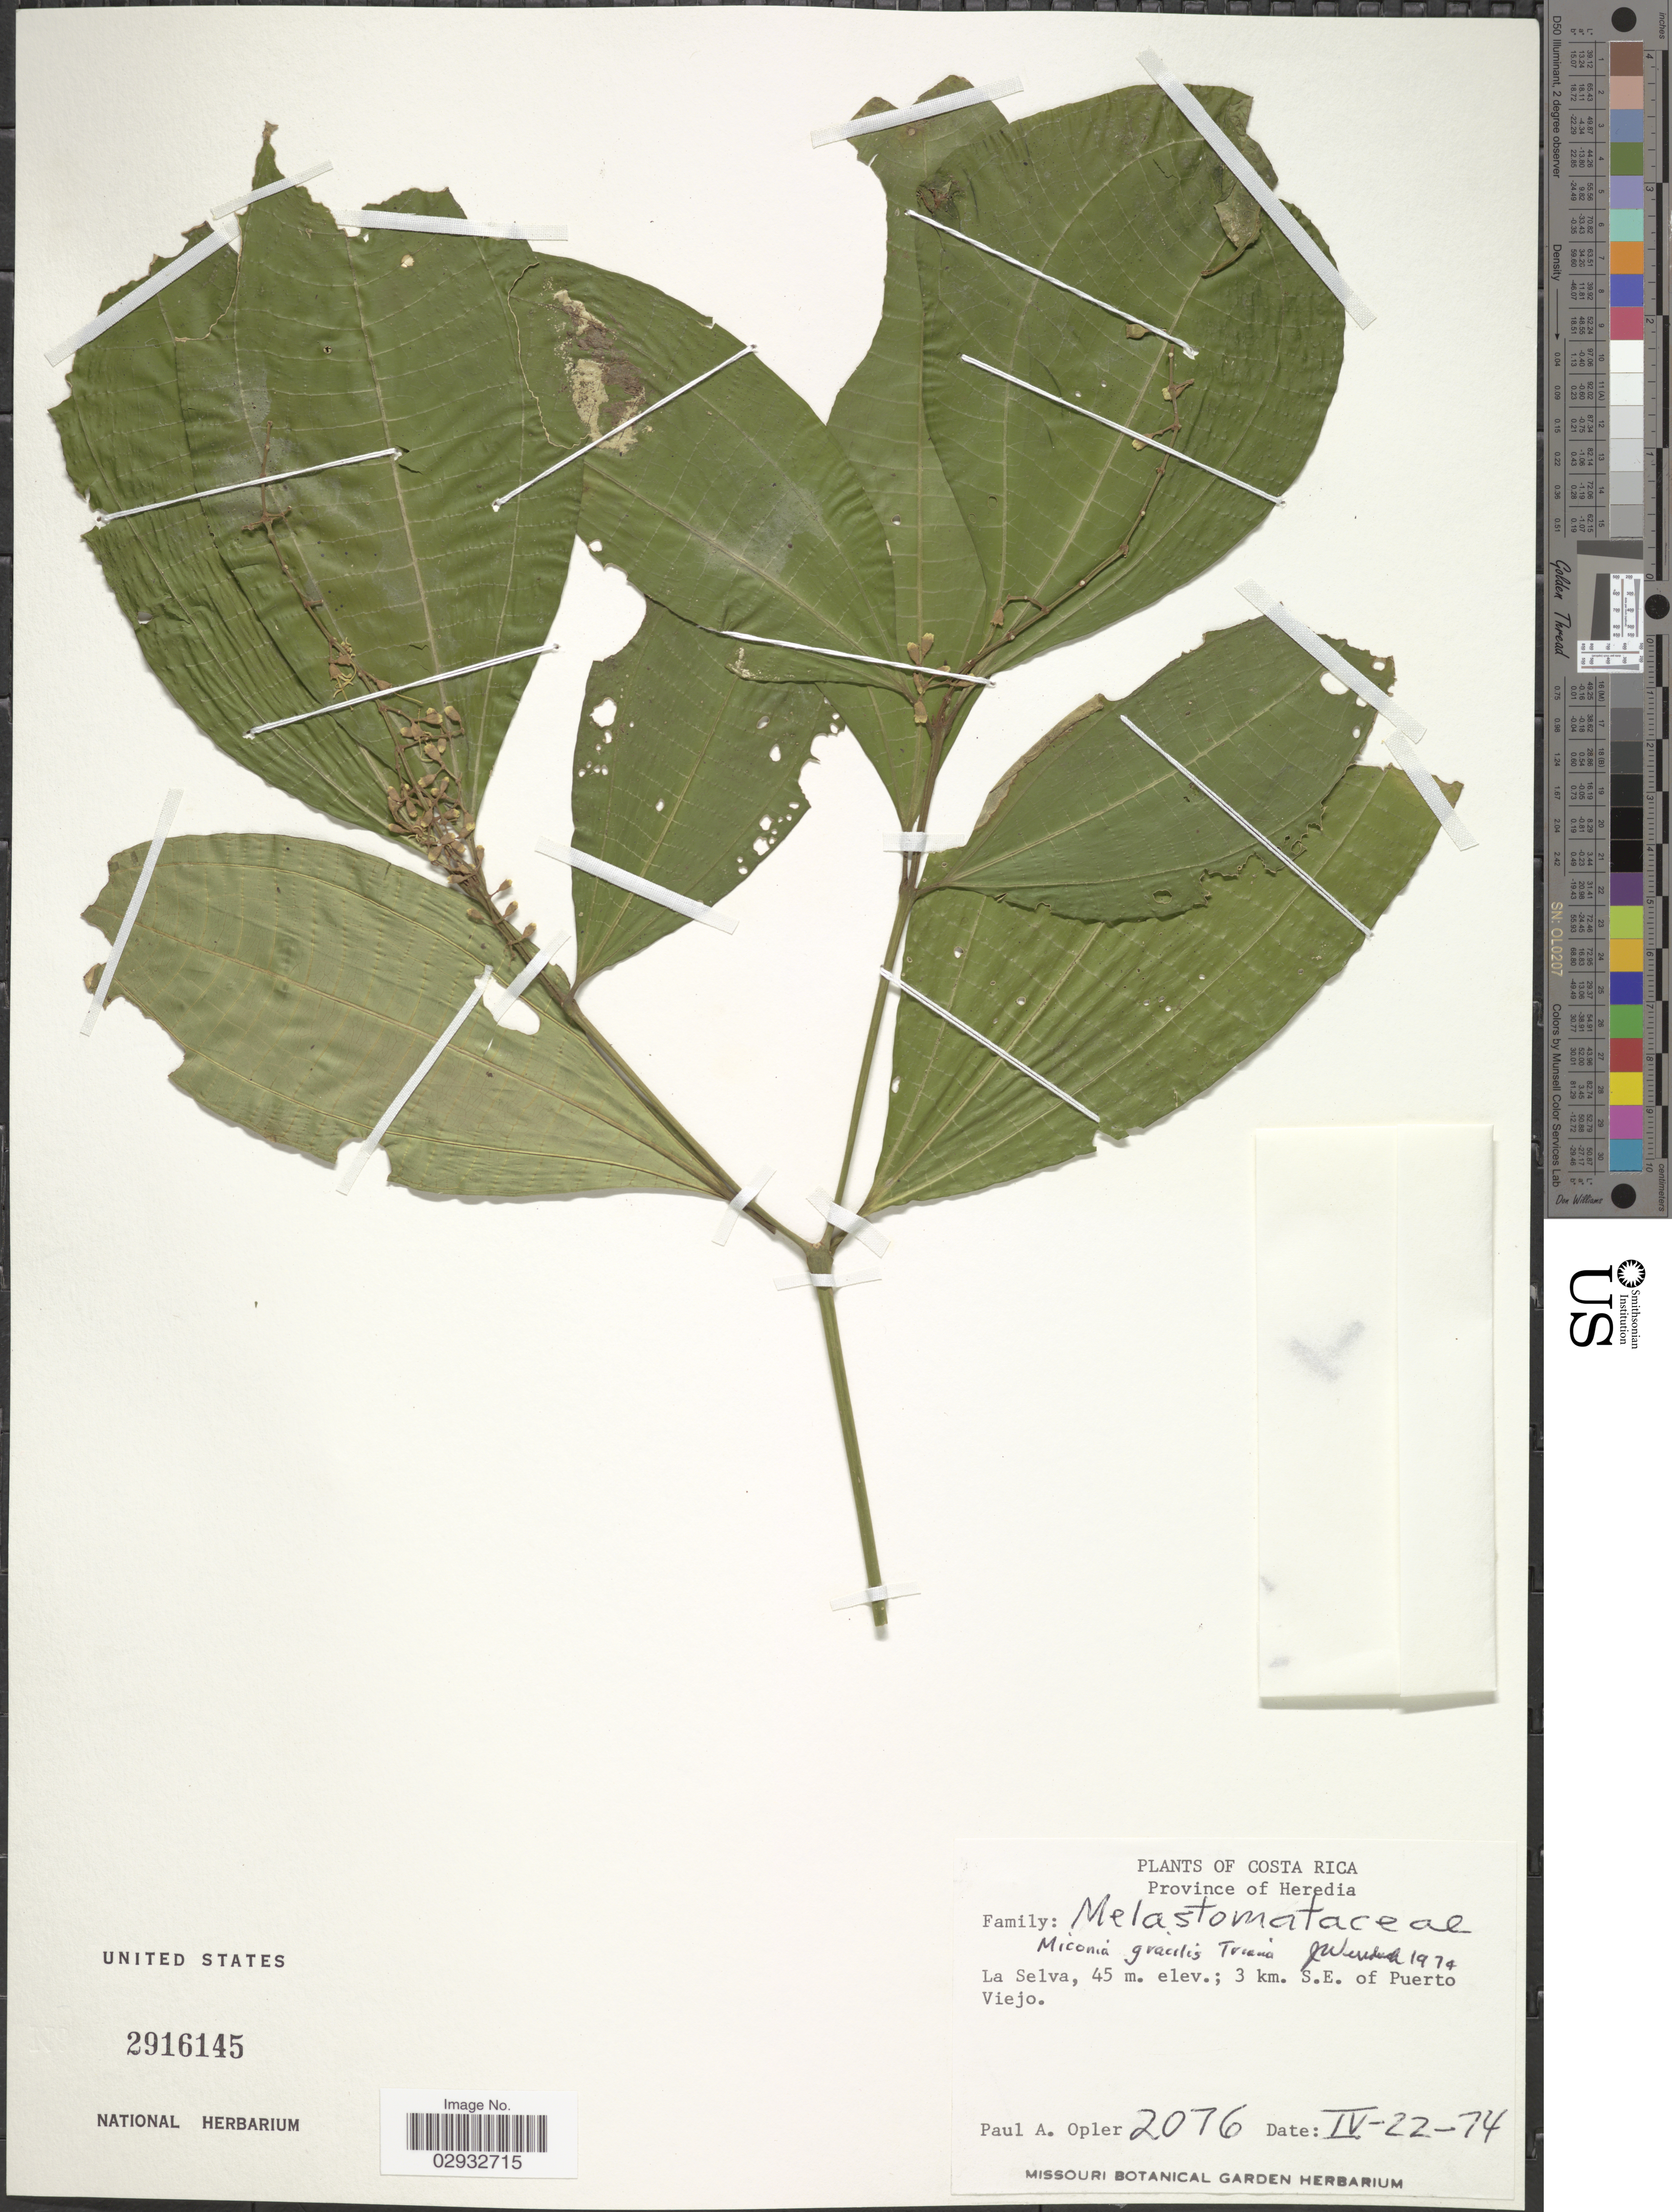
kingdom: Plantae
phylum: Tracheophyta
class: Magnoliopsida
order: Myrtales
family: Melastomataceae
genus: Miconia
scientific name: Miconia gracilis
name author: Triana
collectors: P. Opler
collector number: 2076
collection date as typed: Transcribed d/m/y: 22/4/74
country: Costa Rica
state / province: Heredia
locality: La Selva; 3 km. S.E. of Puerto Viejo.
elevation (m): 45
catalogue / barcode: US 2916145